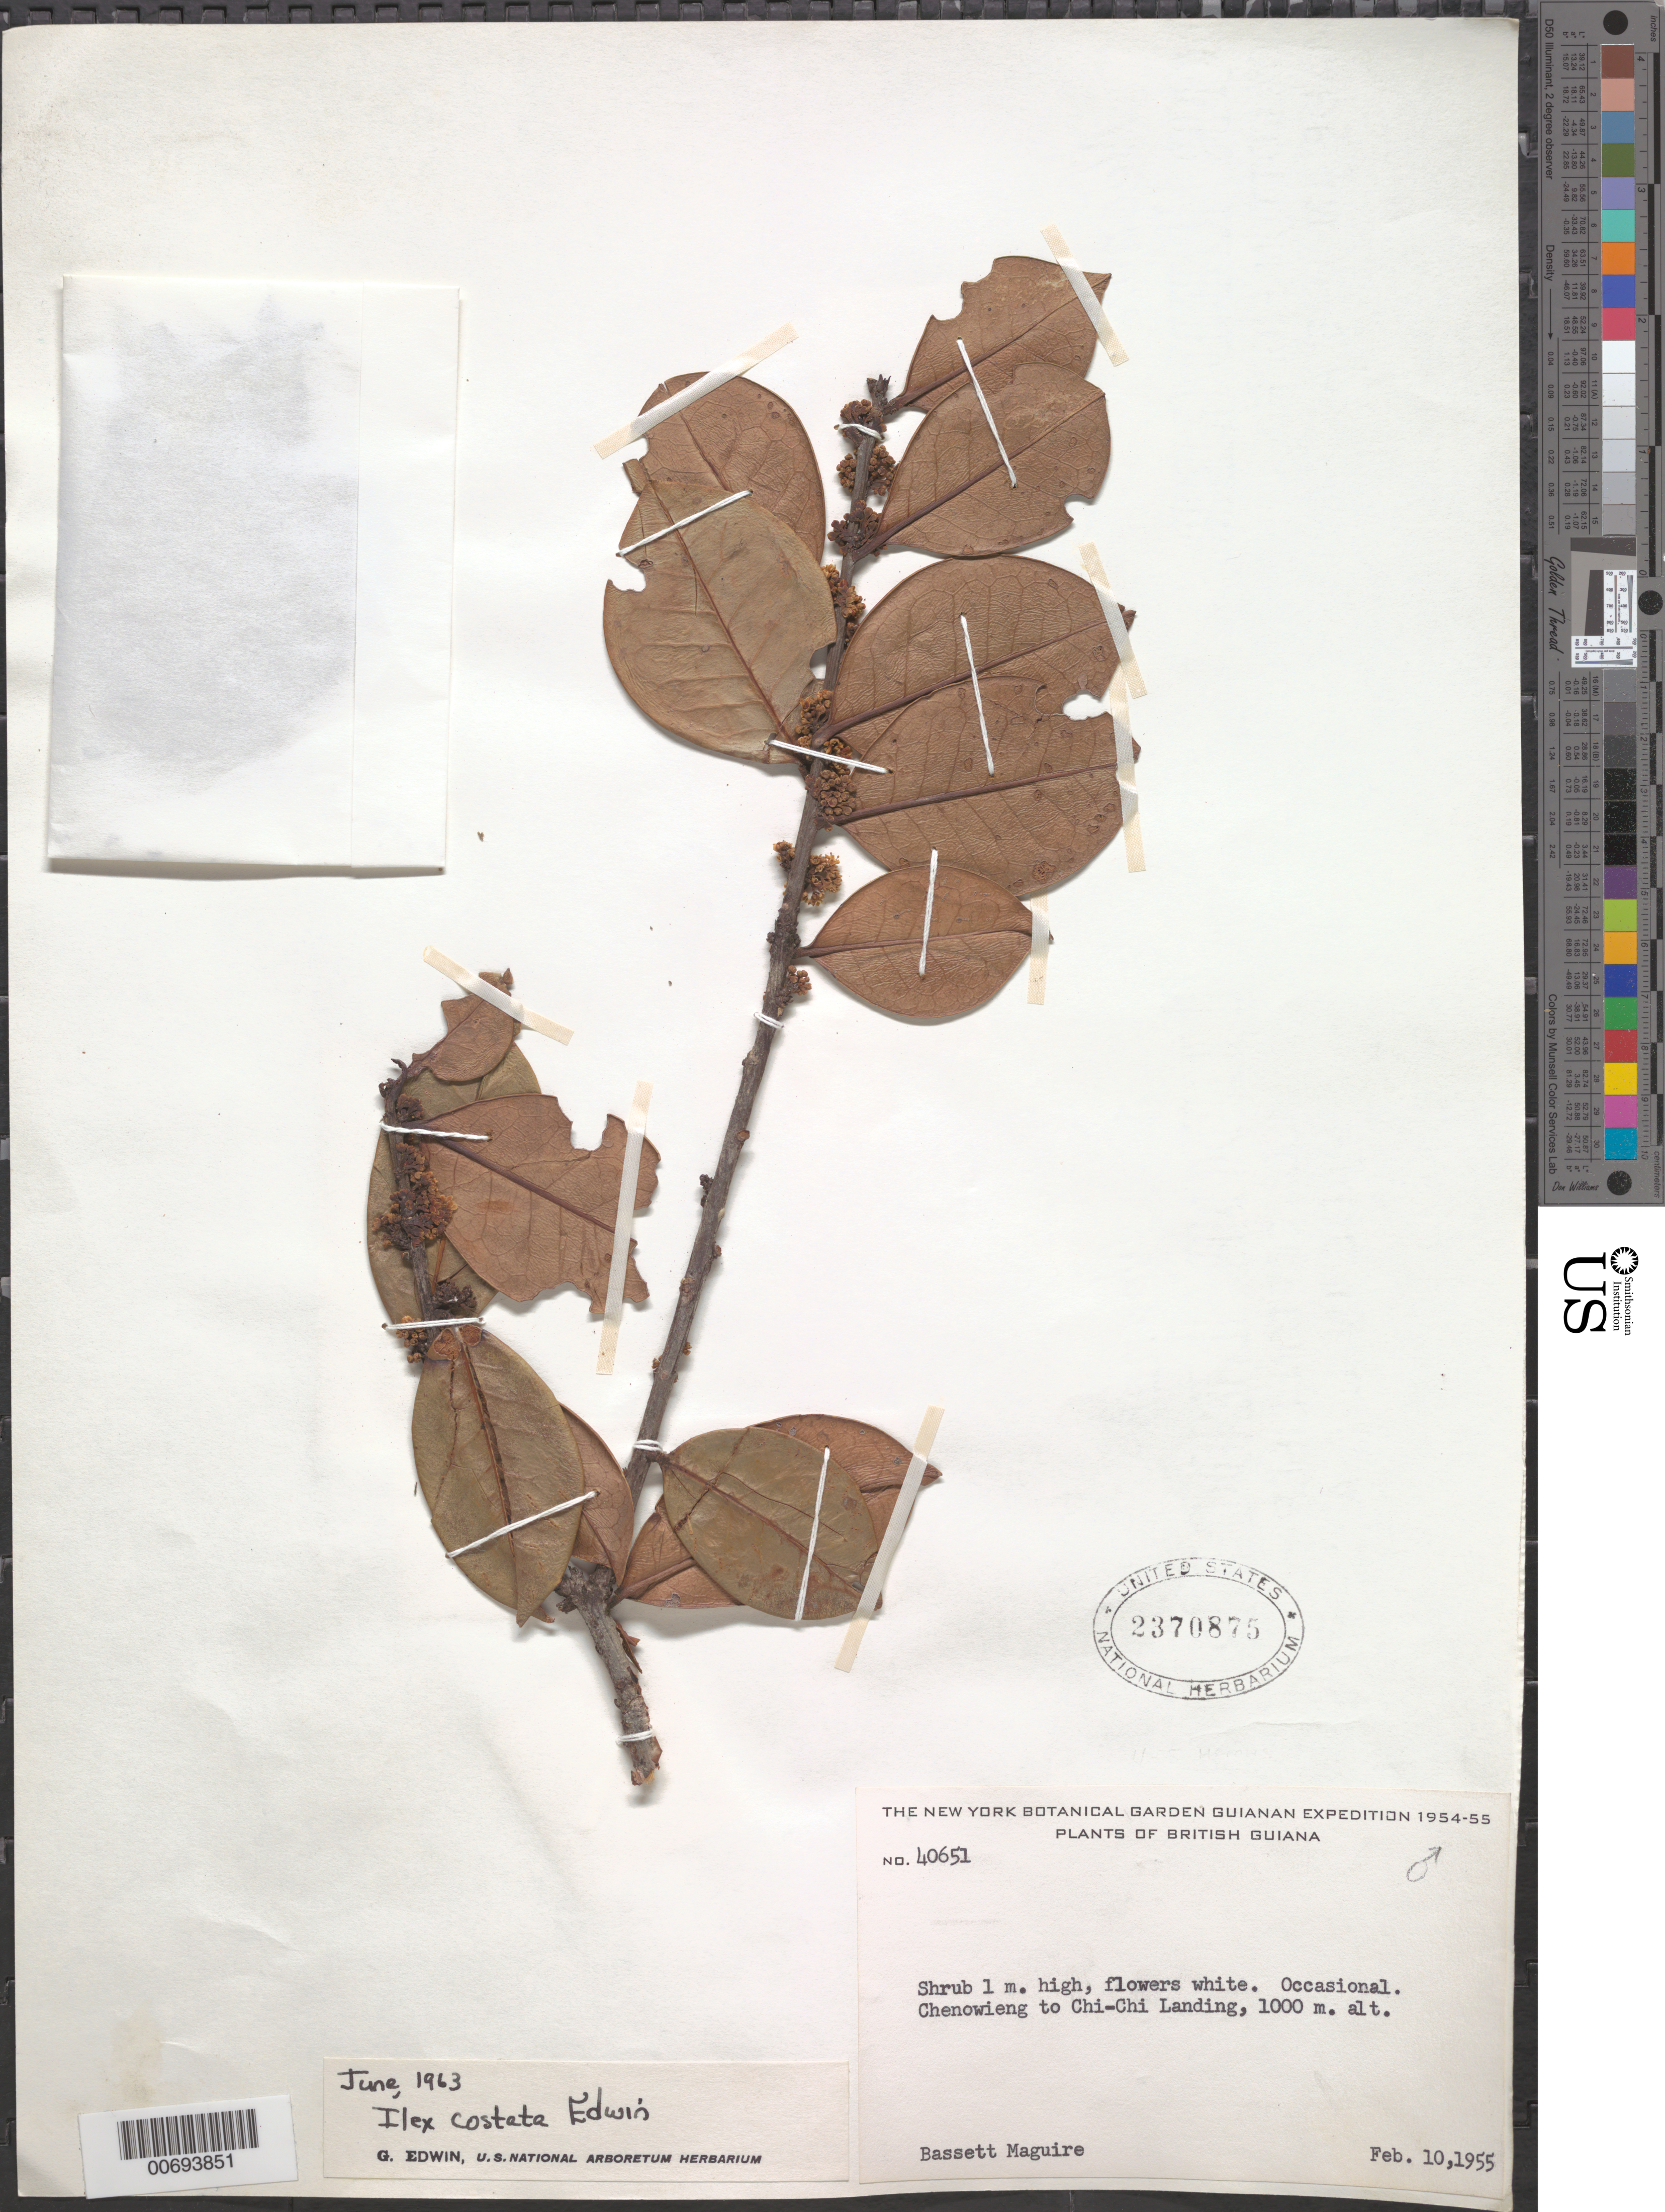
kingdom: Plantae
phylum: Tracheophyta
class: Magnoliopsida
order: Aquifoliales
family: Aquifoliaceae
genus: Ilex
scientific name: Ilex costata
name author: Edwin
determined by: Edwin, G.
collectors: B. Maguire, W. Bagshaw & C. K. Maguire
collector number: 40651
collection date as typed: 10-Feb-55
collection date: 1955-02-10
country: Guyana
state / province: Cuyuni-Mazaruni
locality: Chinowieng to Chi-chi Landing, Pakaraima Mts.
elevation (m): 1000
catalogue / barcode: US 2370875